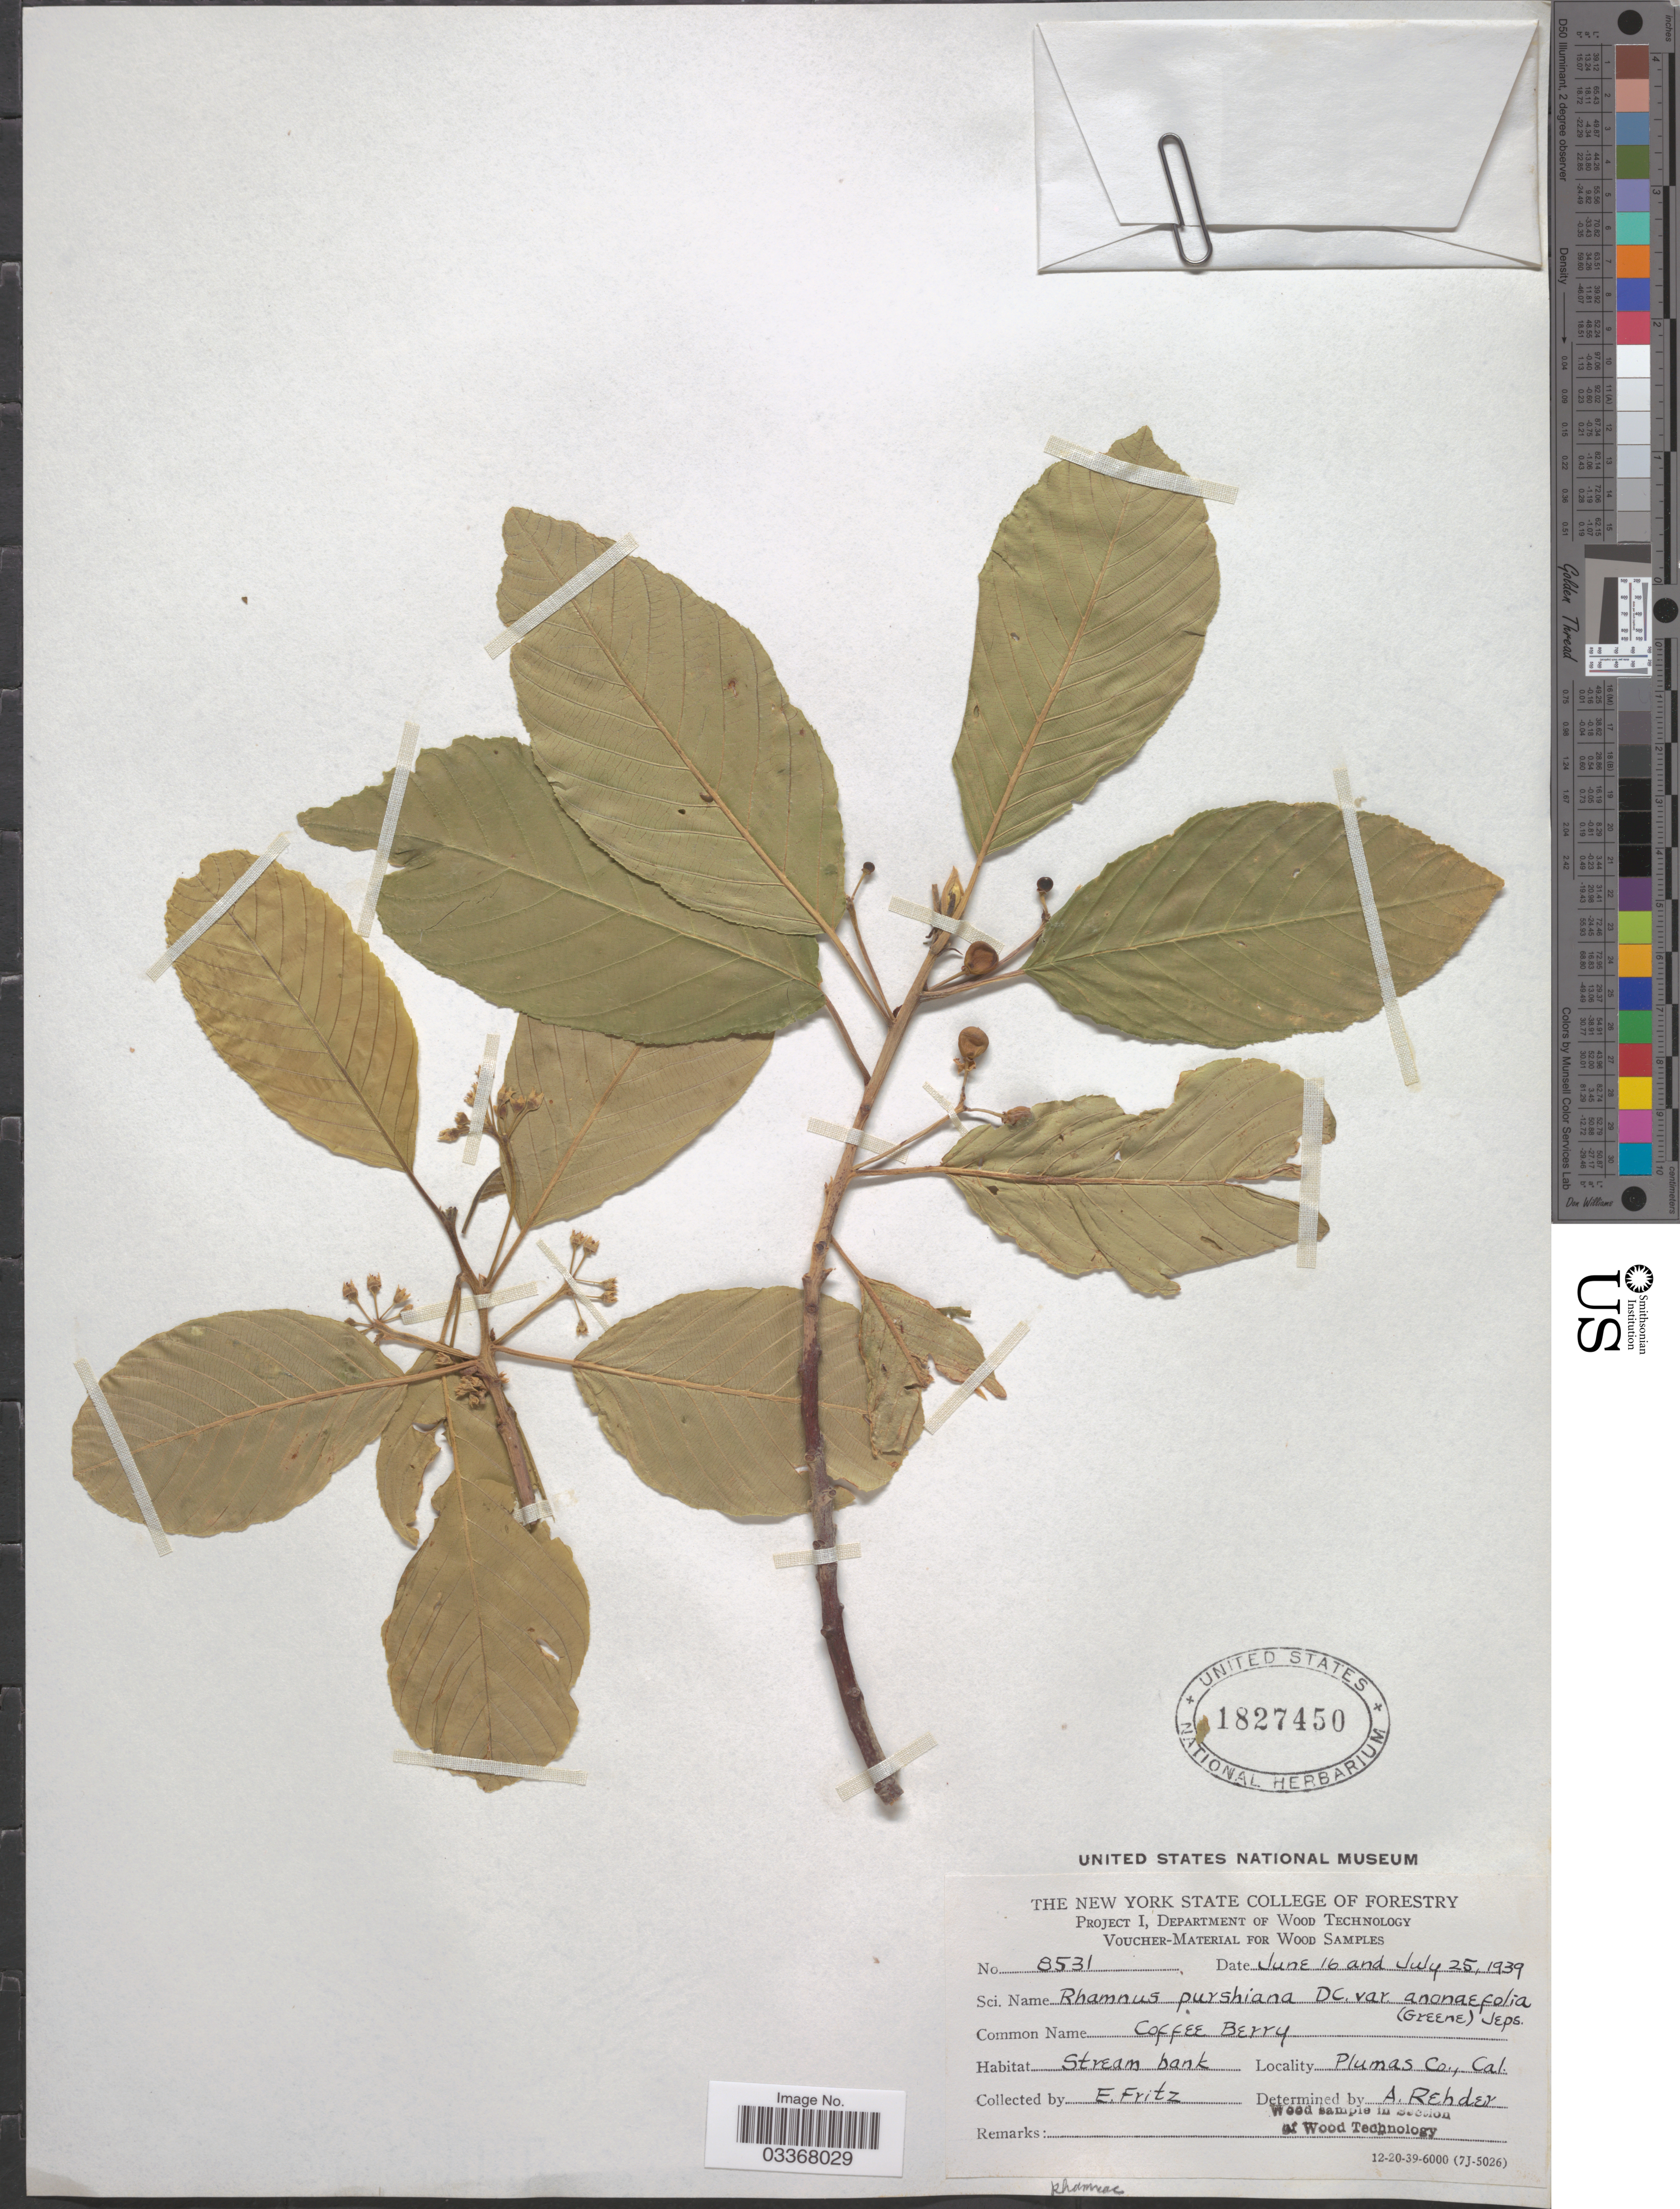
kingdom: Plantae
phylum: Tracheophyta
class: Magnoliopsida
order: Rosales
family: Rhamnaceae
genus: Frangula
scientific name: Frangula purshiana subsp. annonifolia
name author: (Greene) Sawyer & S.W. Edwards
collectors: E. Fritz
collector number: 8531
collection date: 1939-06-16/1939-07-25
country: United States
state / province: California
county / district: Plumas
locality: Plumas Co.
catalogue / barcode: US 1827450